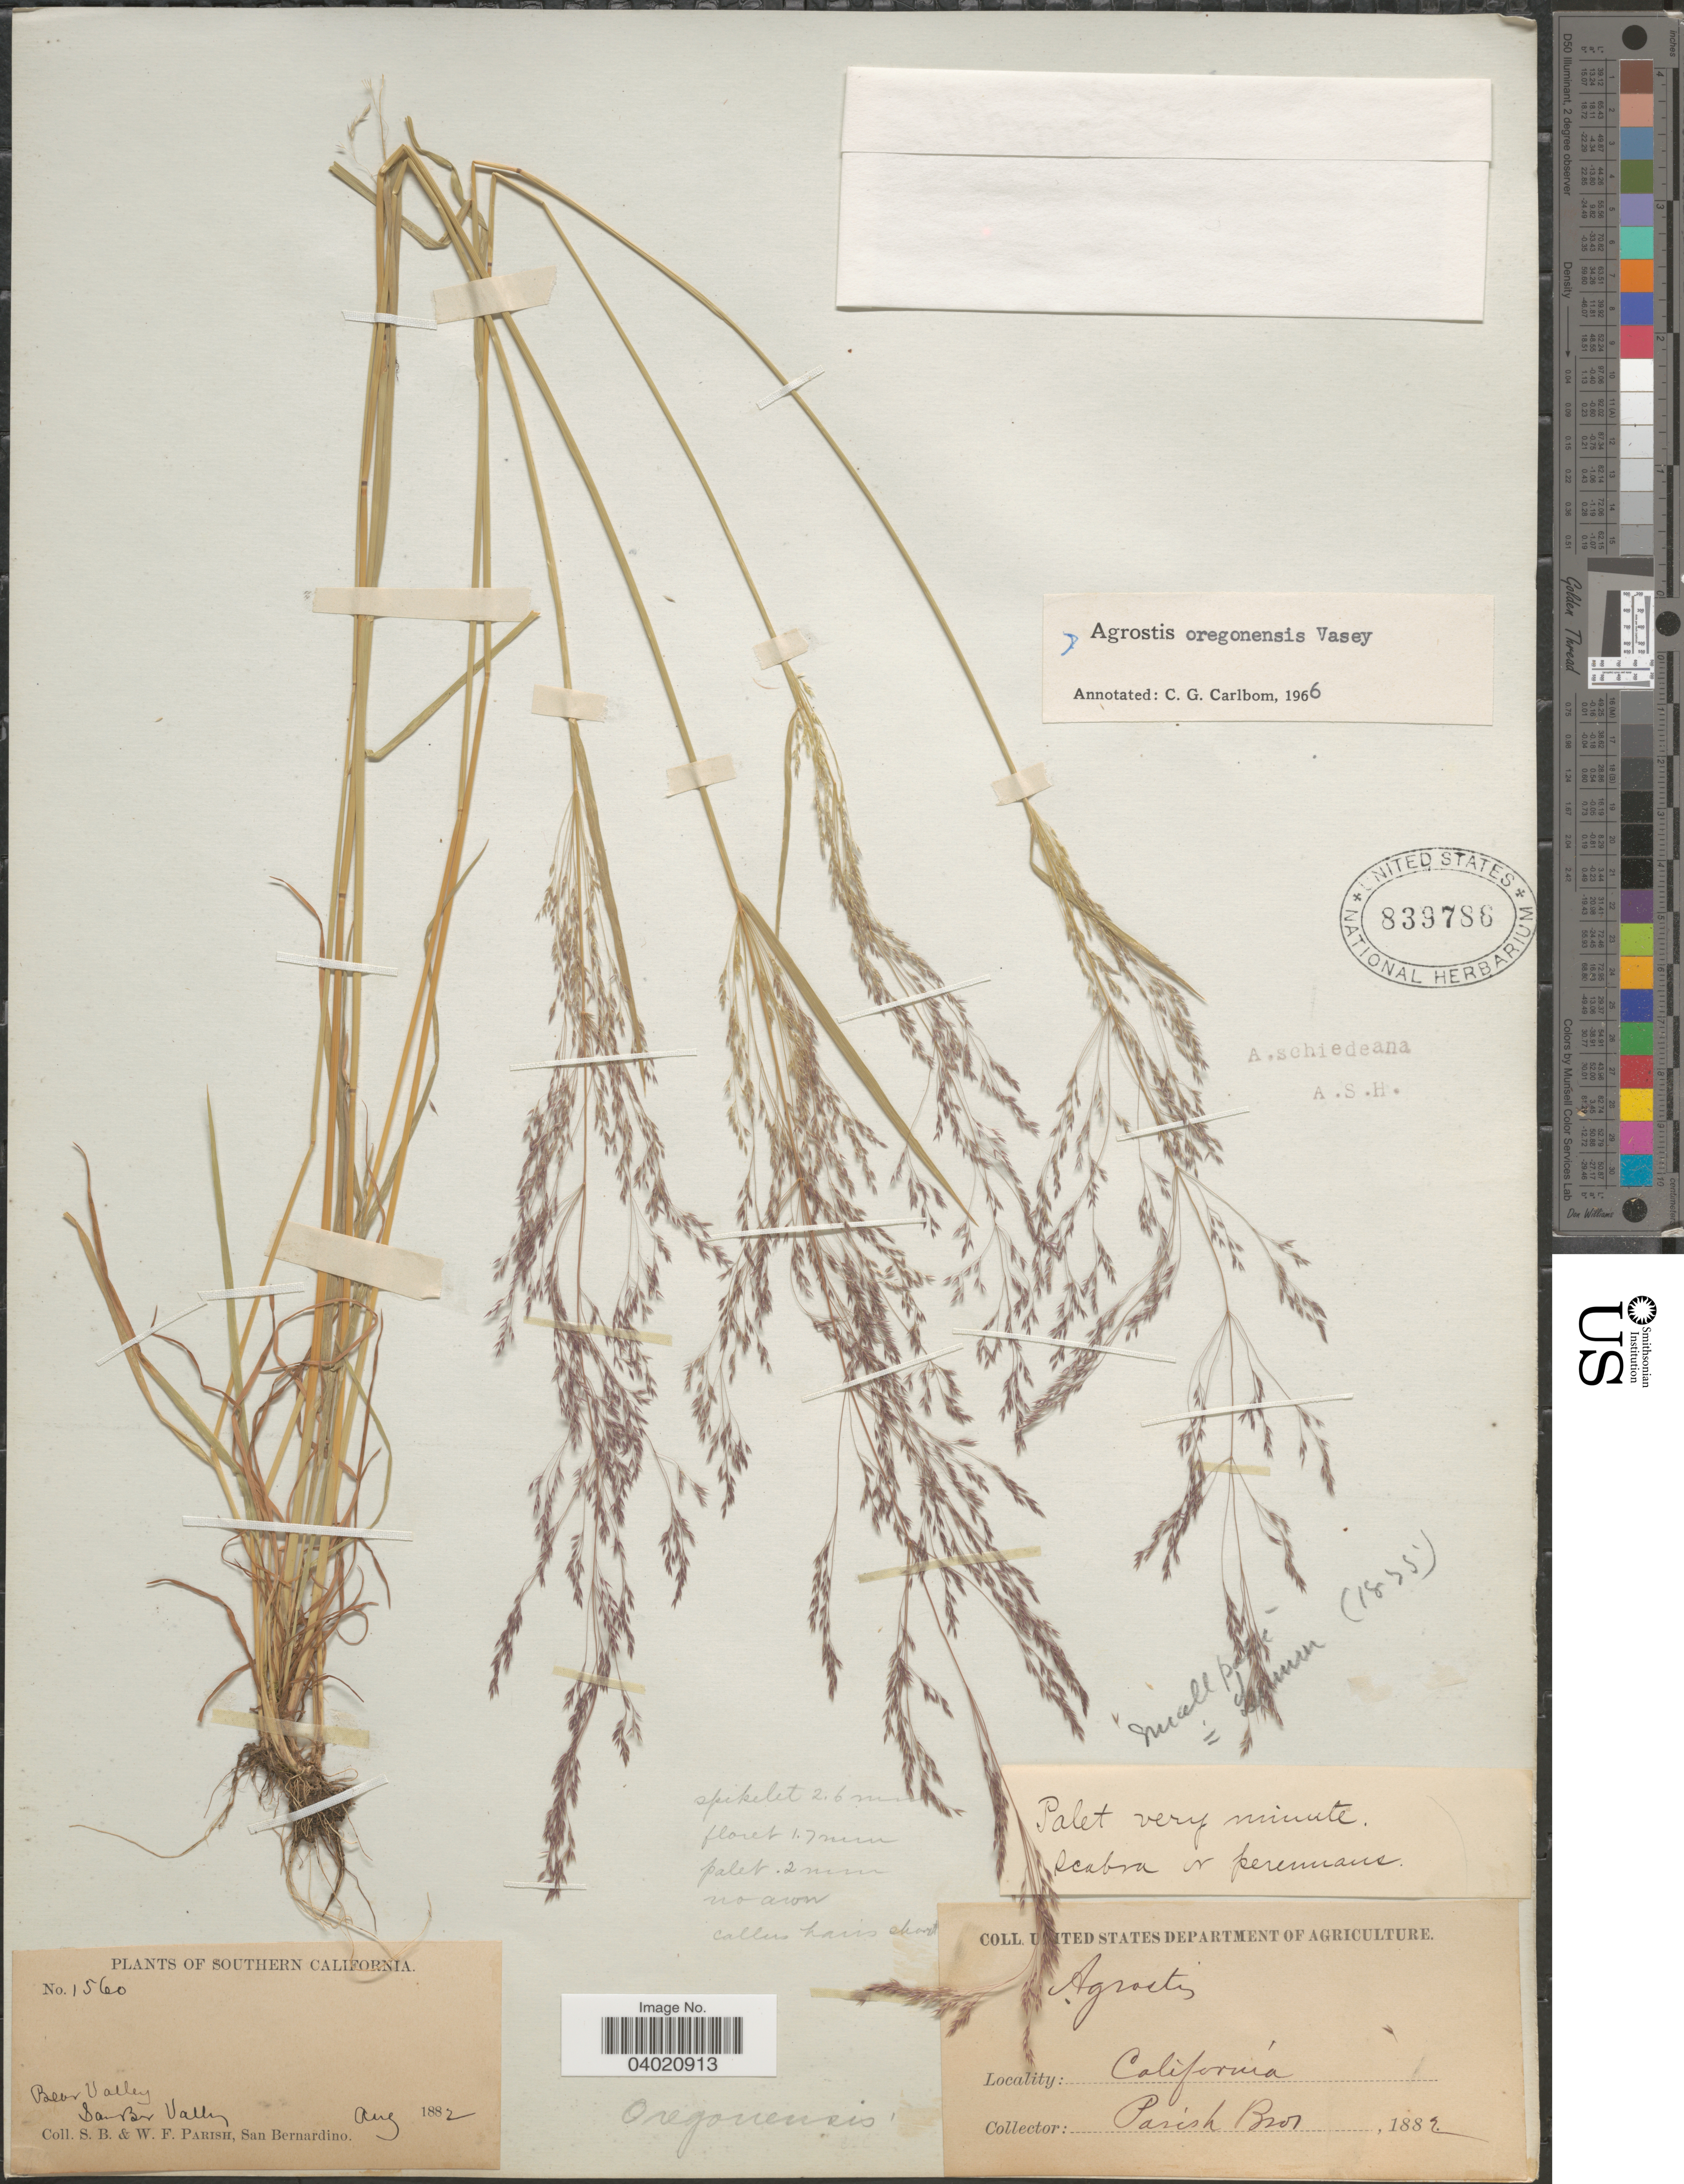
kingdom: Plantae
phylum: Tracheophyta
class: Liliopsida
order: Poales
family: Poaceae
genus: Agrostis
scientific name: Agrostis oregonensis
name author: Vasey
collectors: S. B. Parish & W. F. Parish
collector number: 1560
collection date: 1882-08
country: United States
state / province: California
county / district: San Bernardino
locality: Southern California. Bear Valley. San Bernardino Valley.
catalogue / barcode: US 839786